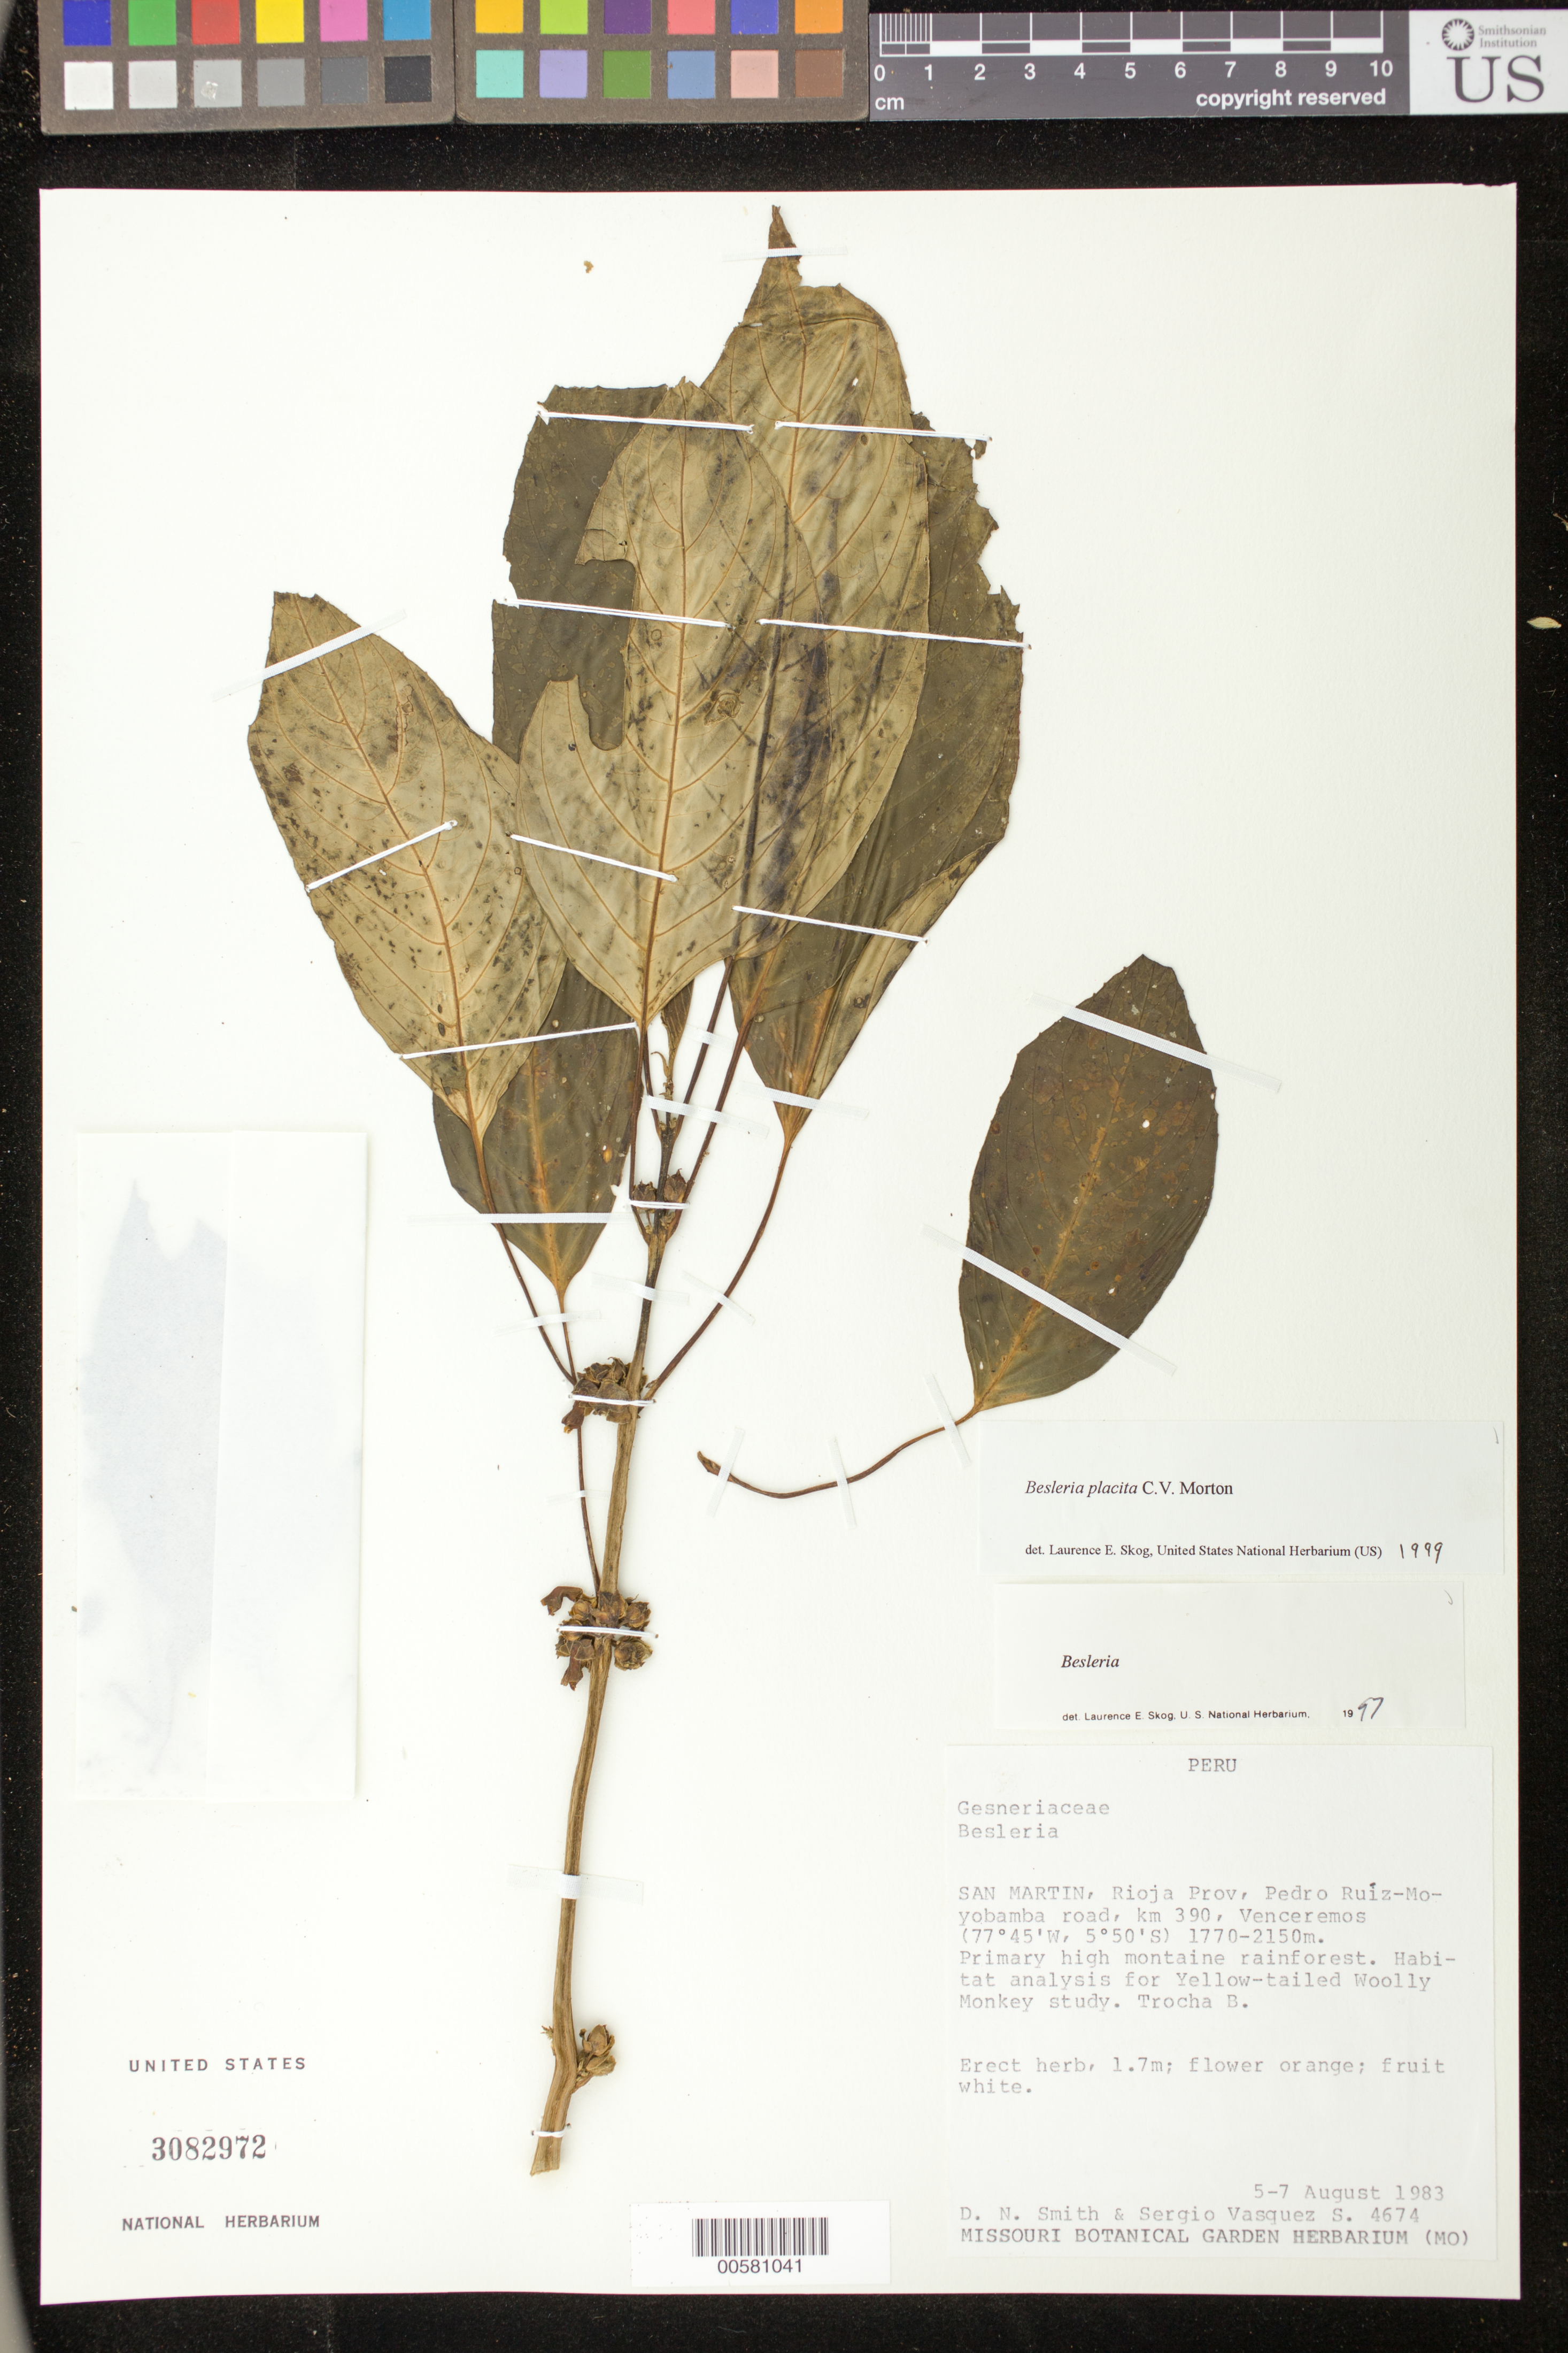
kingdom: Plantae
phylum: Tracheophyta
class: Magnoliopsida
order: Lamiales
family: Gesneriaceae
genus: Besleria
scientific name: Besleria placita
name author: C.V. Morton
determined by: Skog, Laurence E.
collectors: D. Smith & S. Vasquez S.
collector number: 4674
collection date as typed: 5-7 Aug 1983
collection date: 1983-08-05/1983-08-07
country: Peru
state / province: San Martín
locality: Prov. Rioja; Pedro Ruíz - Moyobamba road, km 390, Venceremos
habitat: Primary high montane rainforest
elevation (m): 1770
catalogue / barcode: US 3082972